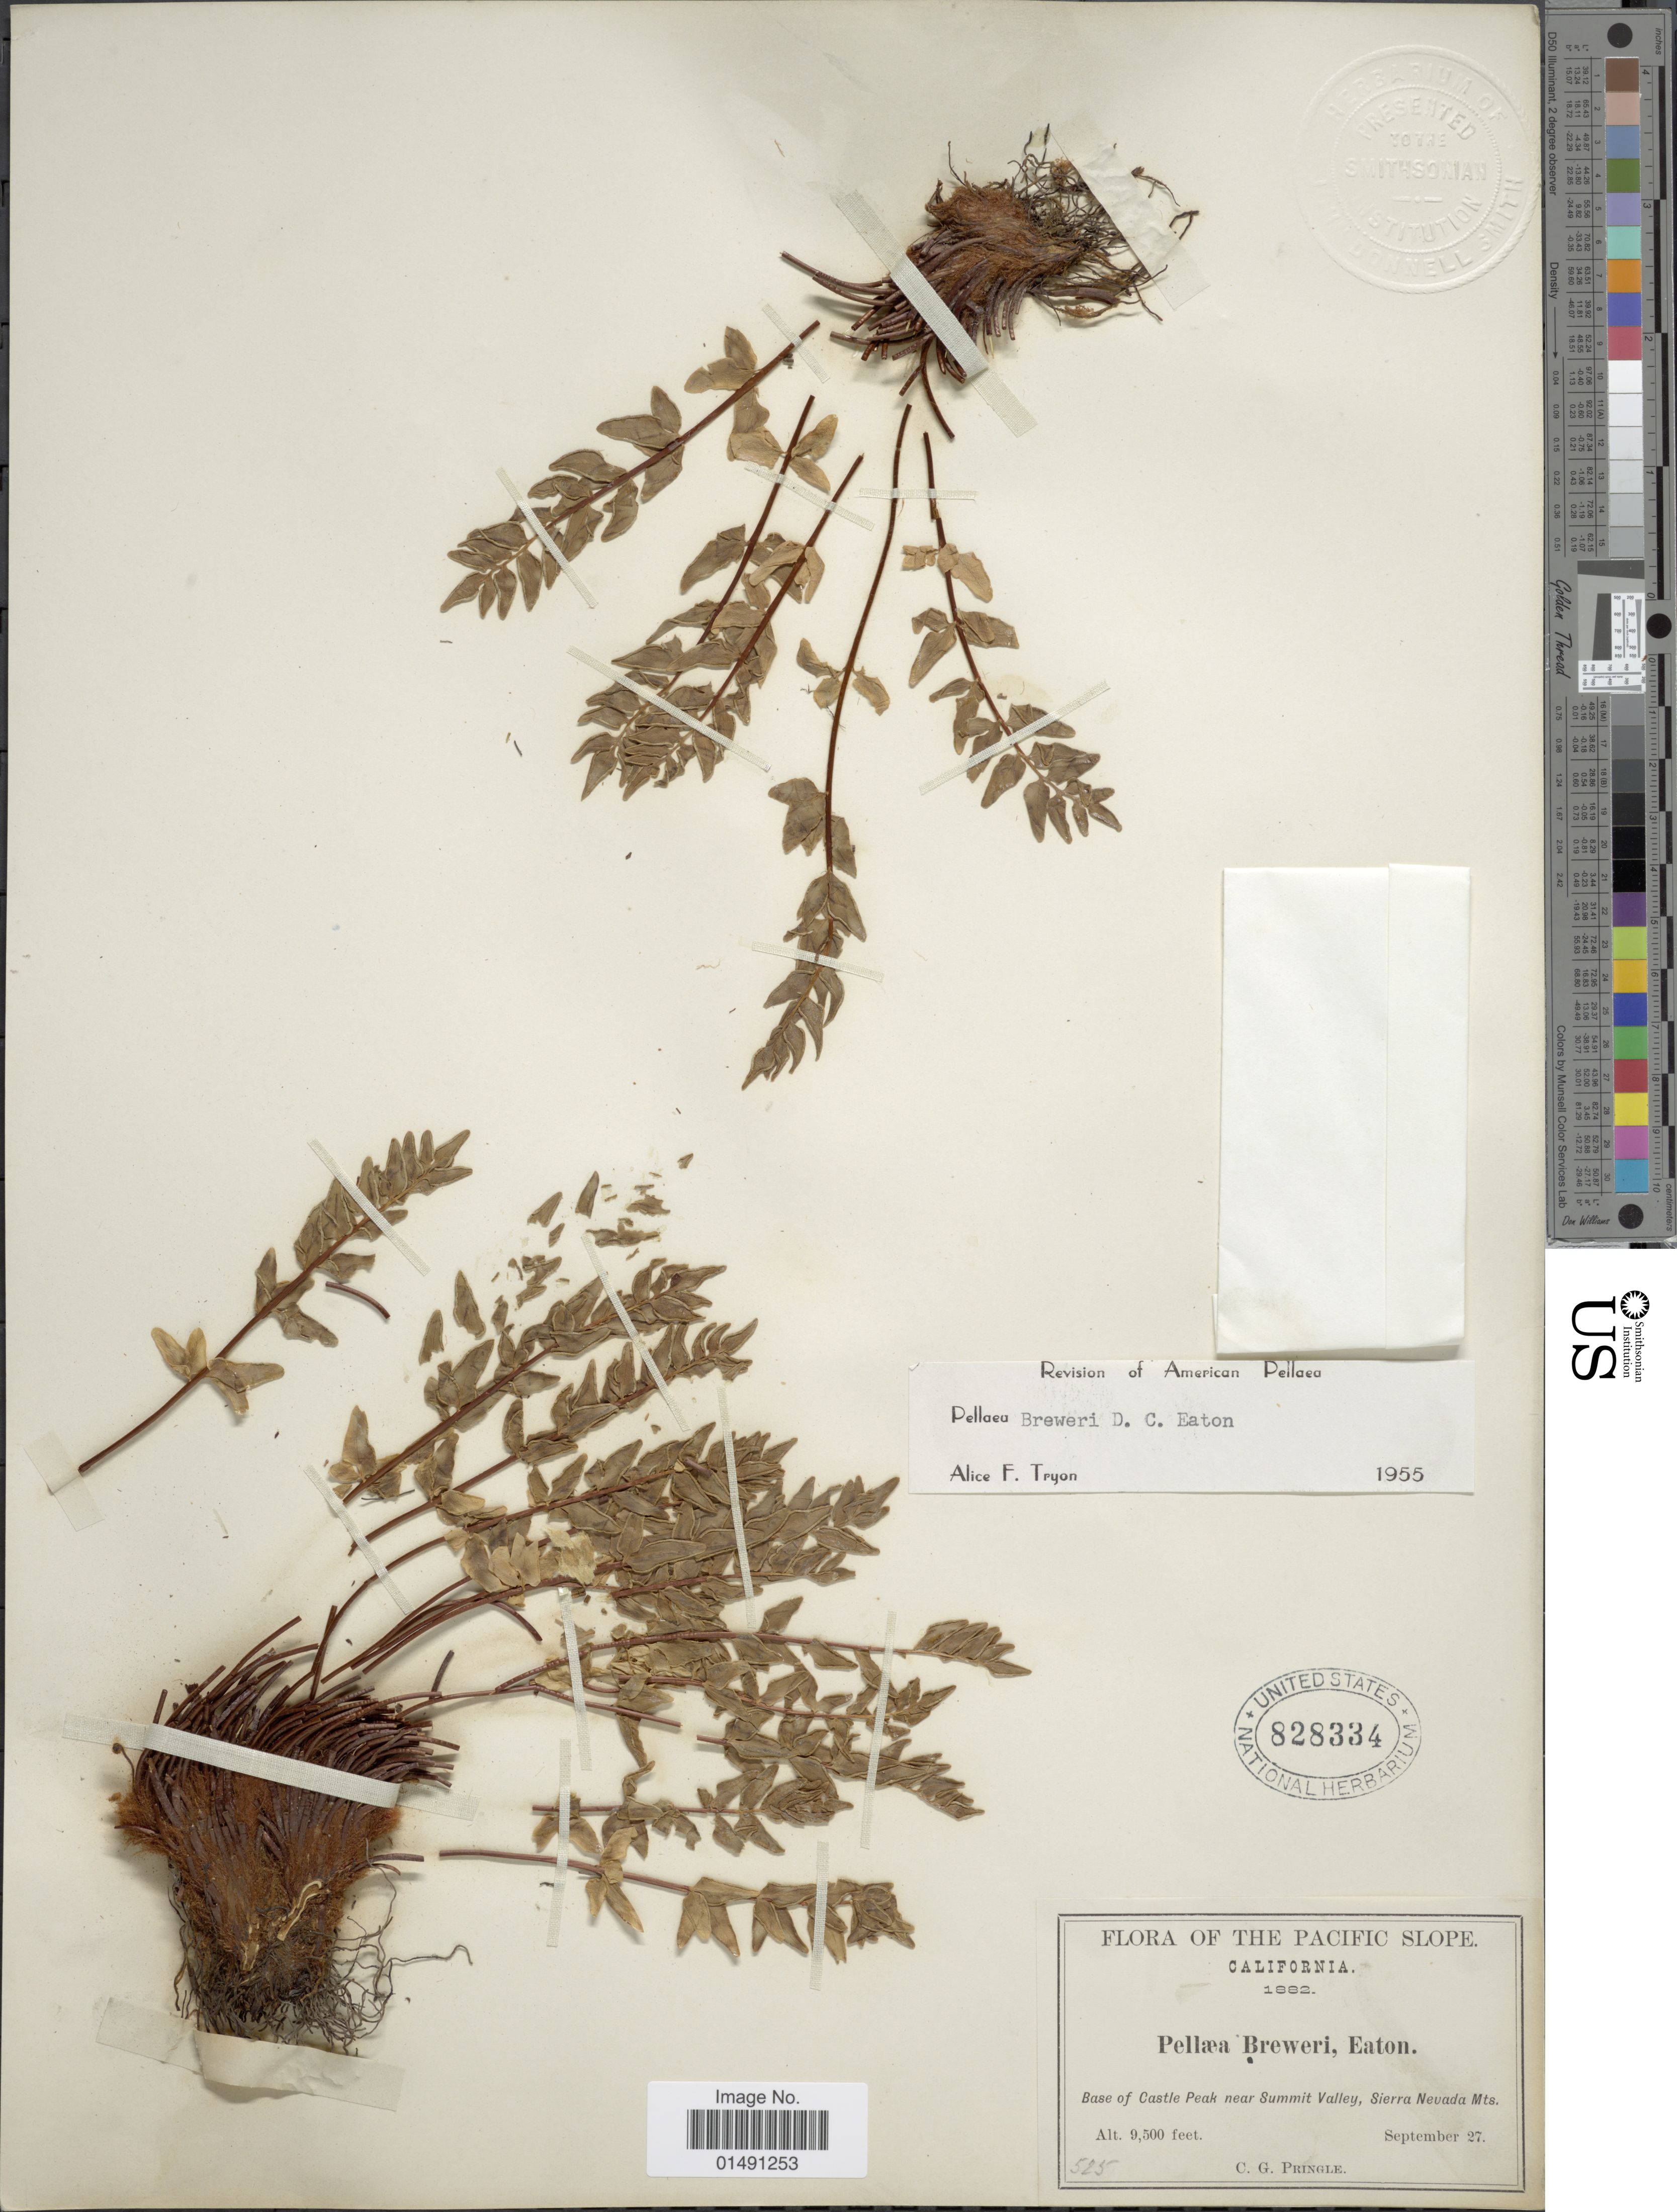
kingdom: Plantae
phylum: Tracheophyta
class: Polypodiopsida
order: Polypodiales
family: Pteridaceae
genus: Pellaea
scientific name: Pellaea breweri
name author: D.C. Eaton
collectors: C. G. Pringle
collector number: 525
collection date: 1882-09-27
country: United States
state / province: California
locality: The Pacific Slope, Base of Castle Peak near Summit Valley, Sierra Nevada Mts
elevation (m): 2896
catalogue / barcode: US 828334